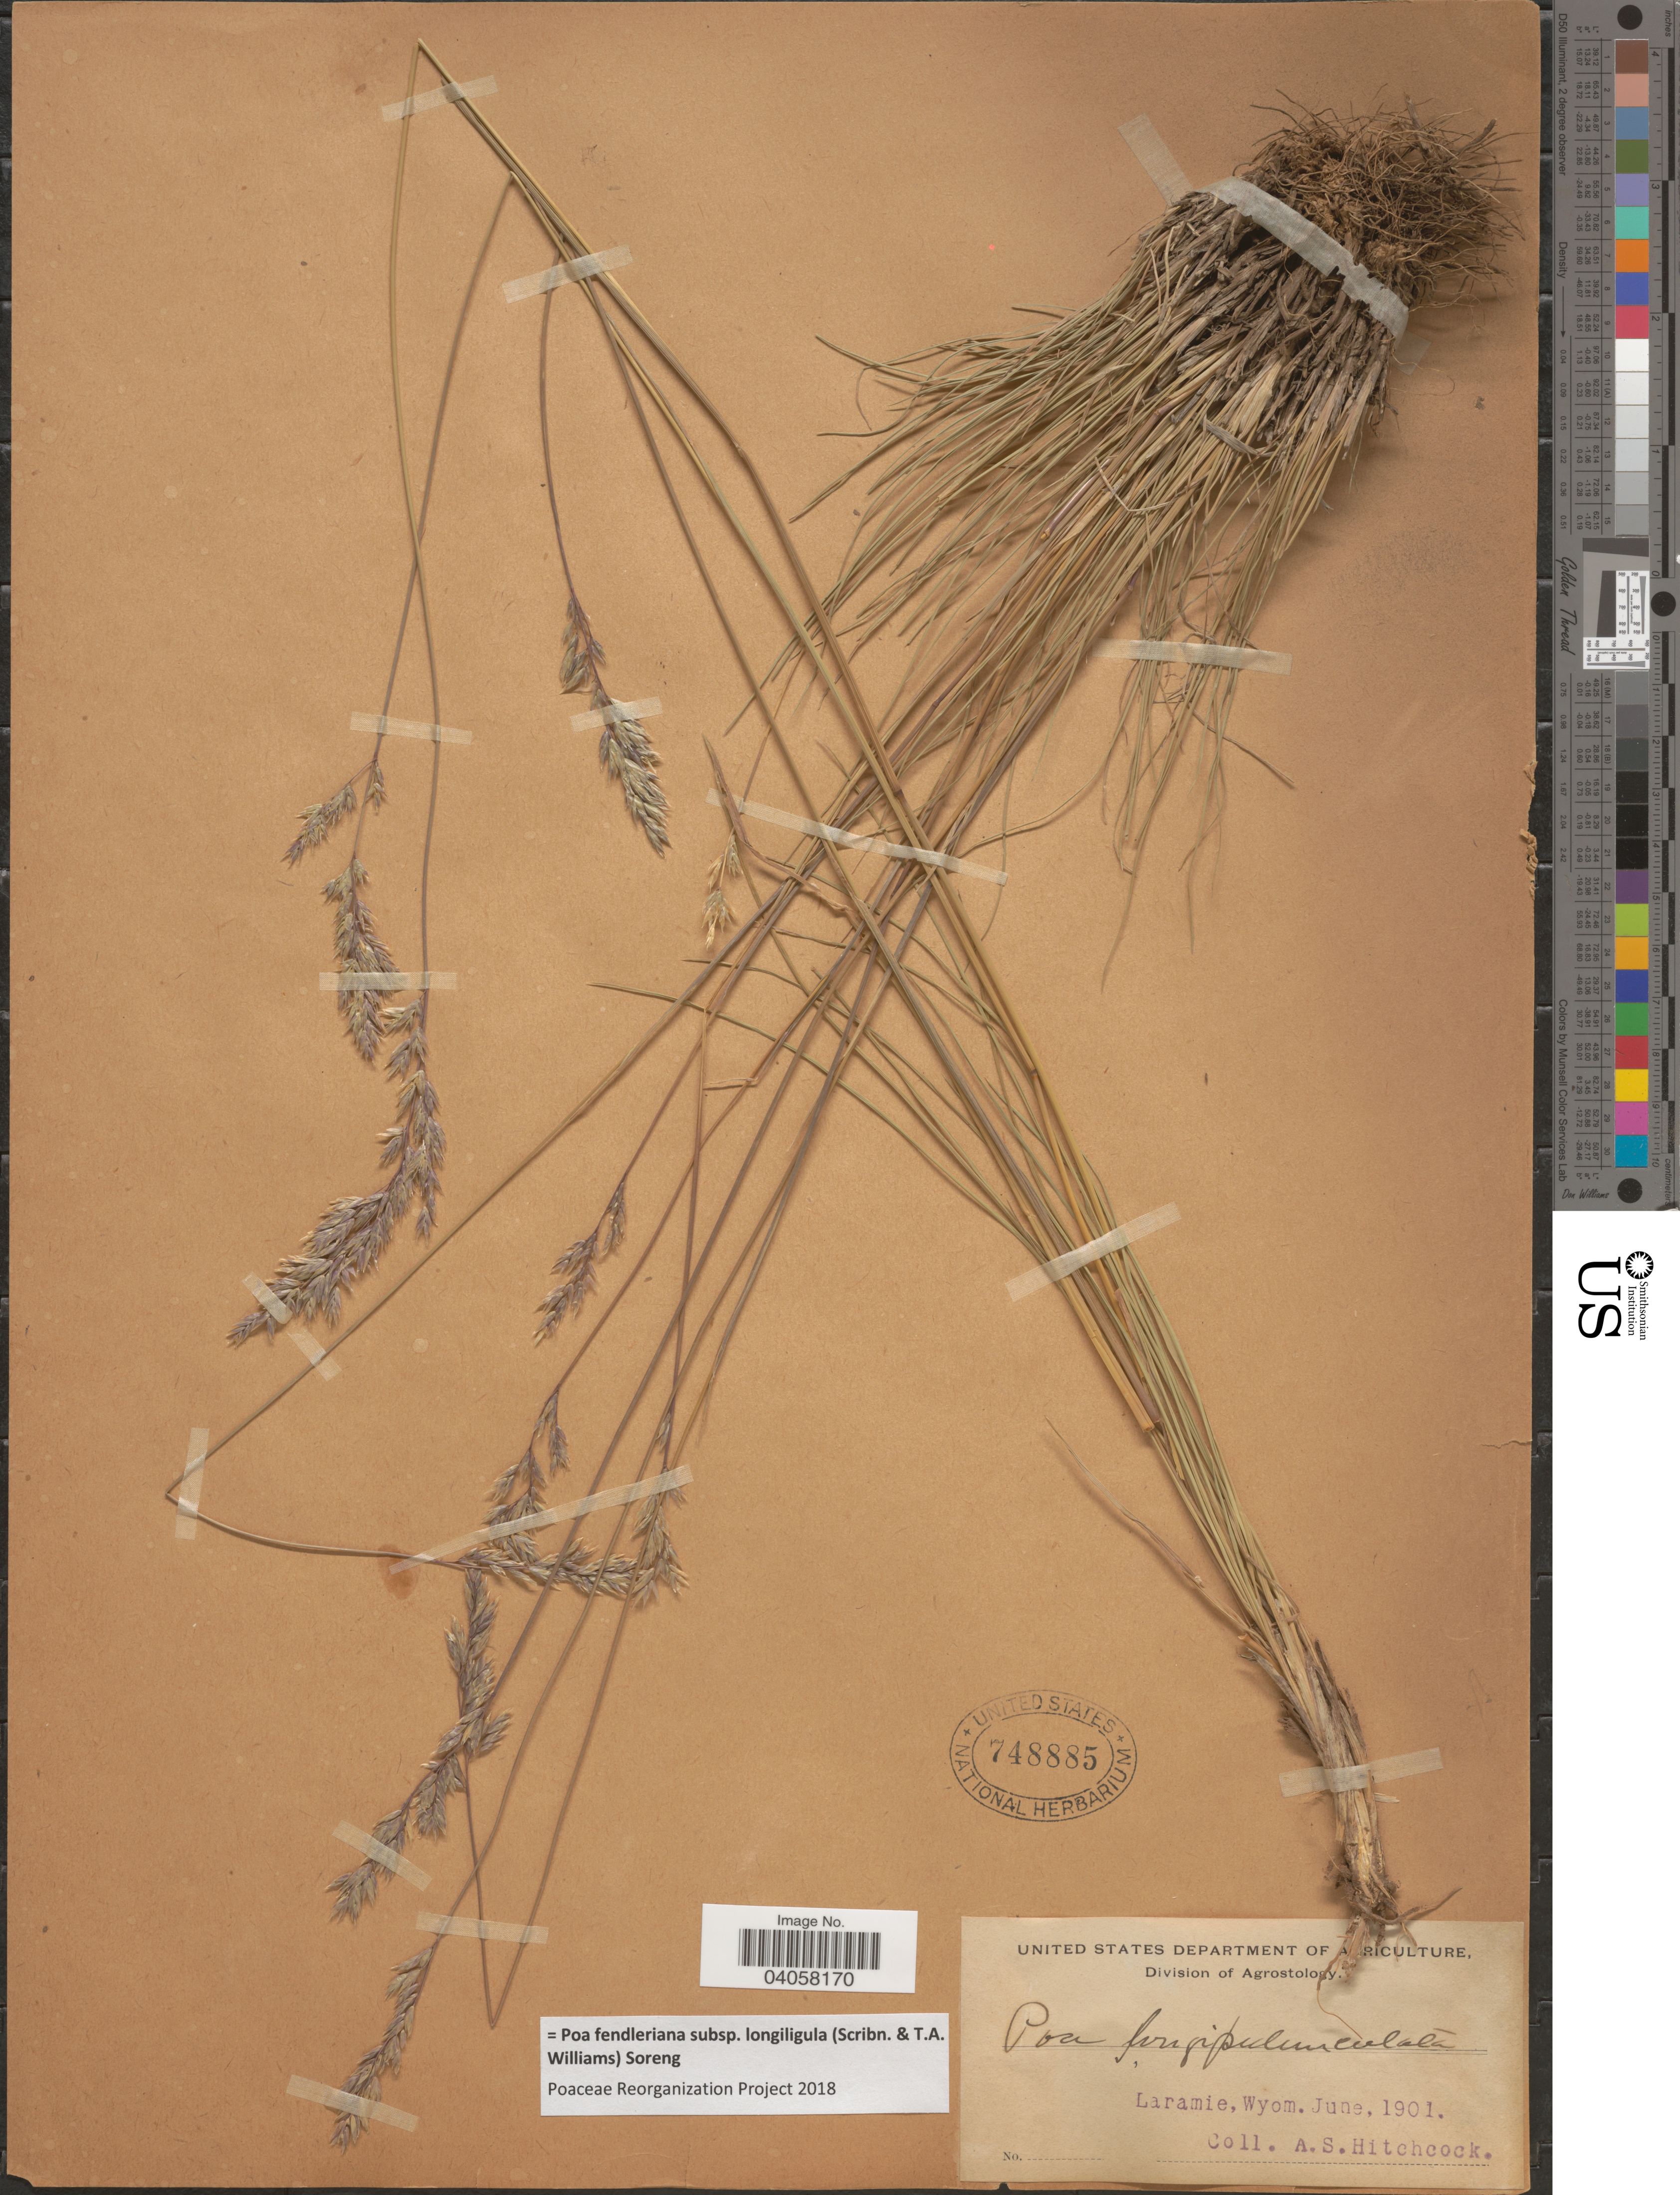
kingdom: Plantae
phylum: Tracheophyta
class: Liliopsida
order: Poales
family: Poaceae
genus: Poa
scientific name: Poa fendleriana subsp. longiligula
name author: (Scribn. & T.A. Williams) Soreng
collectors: A. S. Hitchcock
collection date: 1901-06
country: United States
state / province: Wyoming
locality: Laramie.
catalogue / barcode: US 748885